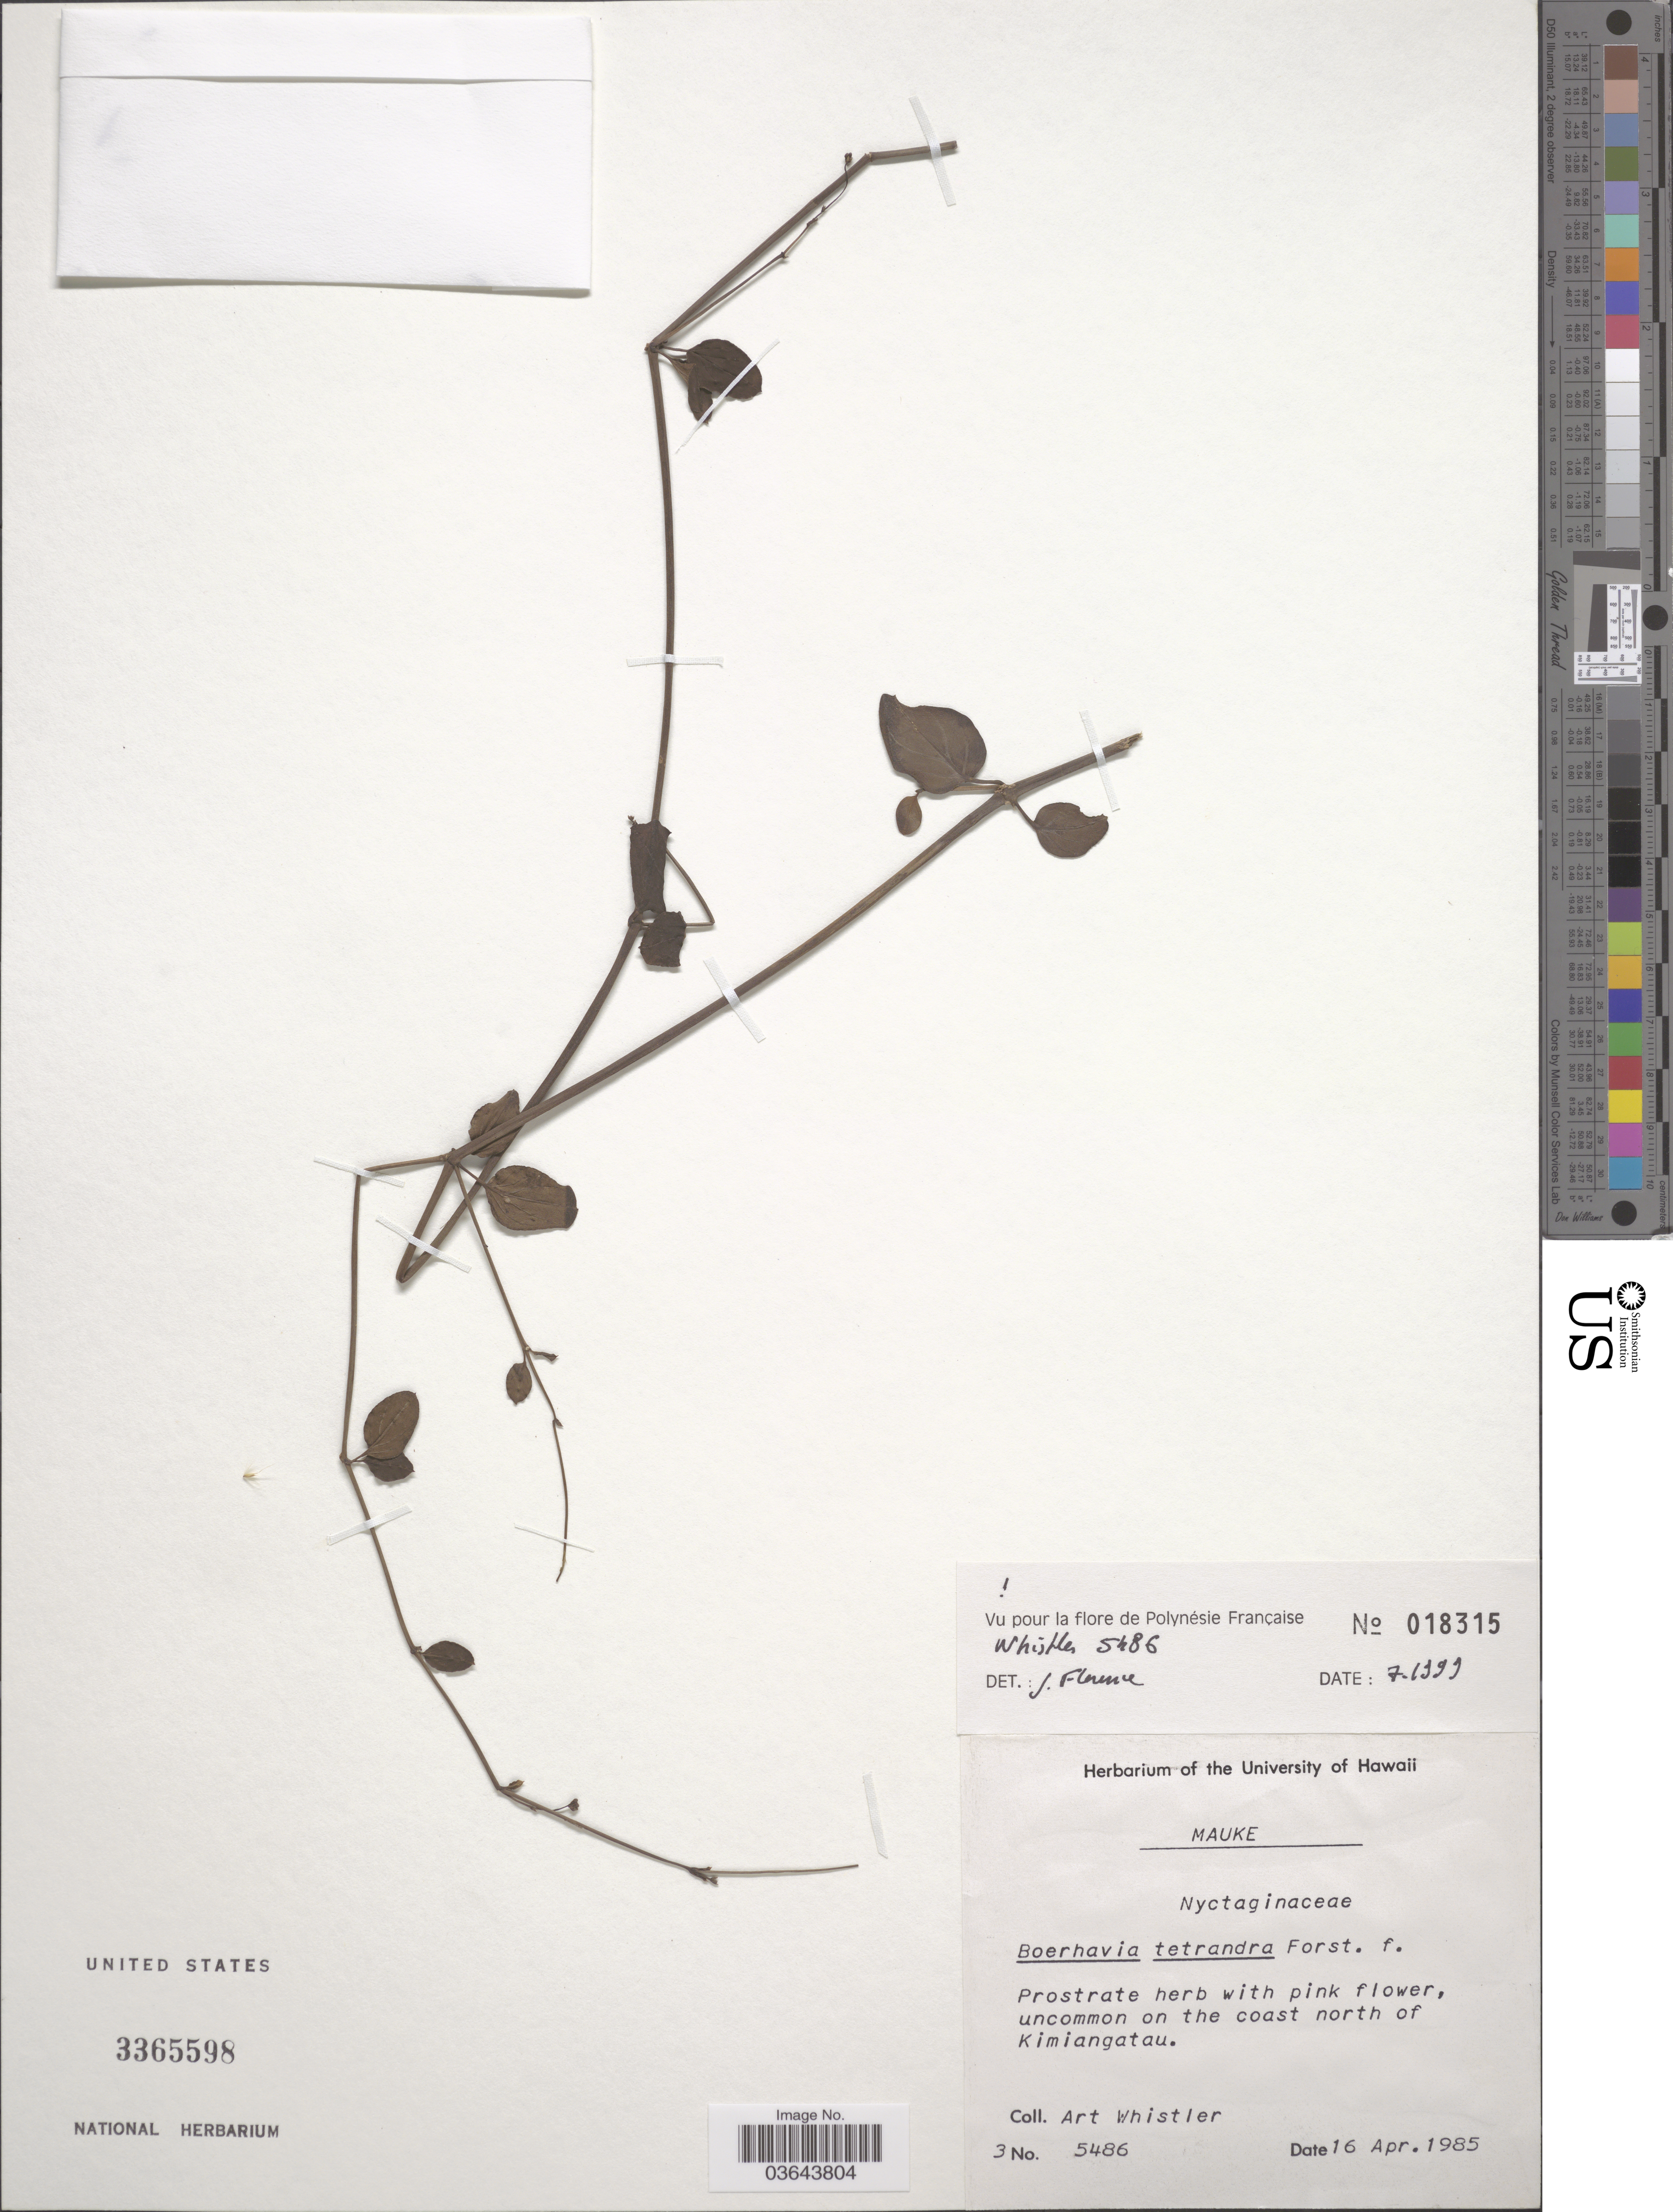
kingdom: Plantae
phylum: Tracheophyta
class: Magnoliopsida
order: Caryophyllales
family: Nyctaginaceae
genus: Boerhavia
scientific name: Boerhavia tetrandra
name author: G. Forst.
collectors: A. Whistler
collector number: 5486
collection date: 1985-04-16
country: Cook Islands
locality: Mauke. On the coast north of Kimiangatau.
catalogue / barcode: US 3365598